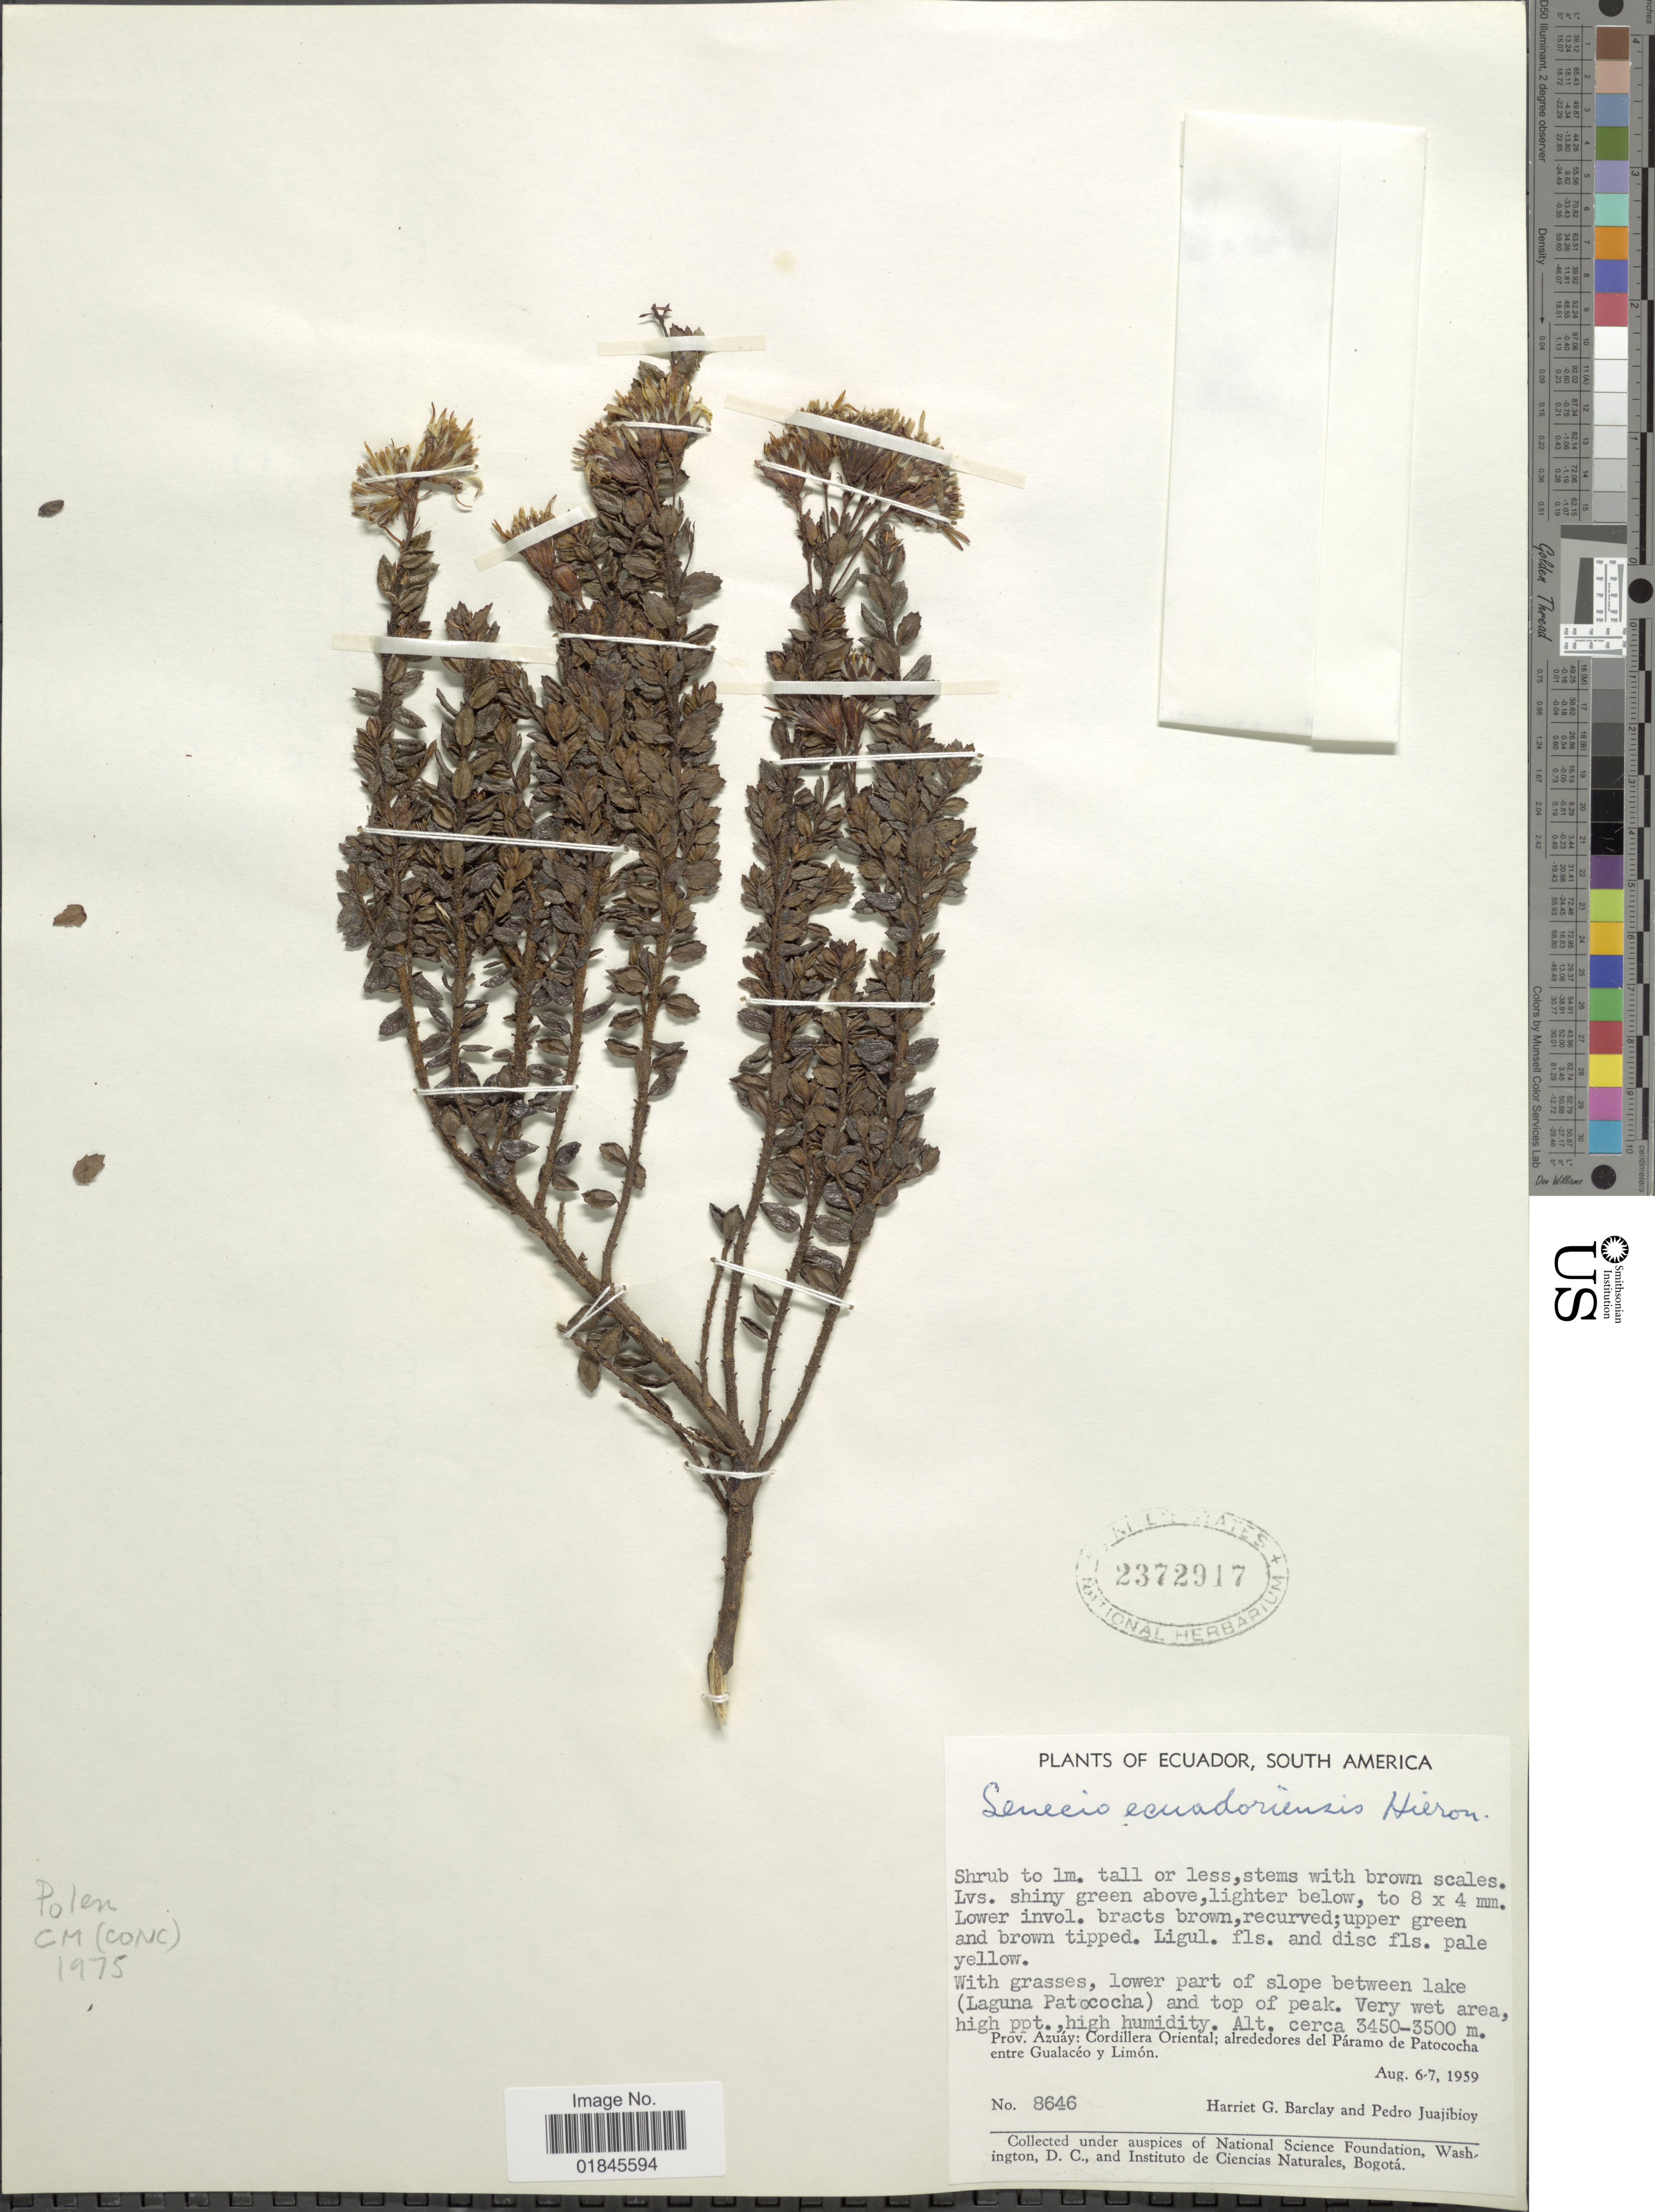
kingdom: Plantae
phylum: Tracheophyta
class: Magnoliopsida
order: Asterales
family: Asteraceae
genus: Pentacalia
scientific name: Pentacalia myrsinites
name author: (Turcz.) Cuatrec.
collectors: H. G. Barclay & P. Juajibioy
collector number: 8646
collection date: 1959-08-06/1959-08-07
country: Ecuador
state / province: Azuay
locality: Prov. Azuáy: Cordillera Oriental; alrededores del Páramo de Patococha entre Gualacéo y Limón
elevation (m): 3450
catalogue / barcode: US 2372917